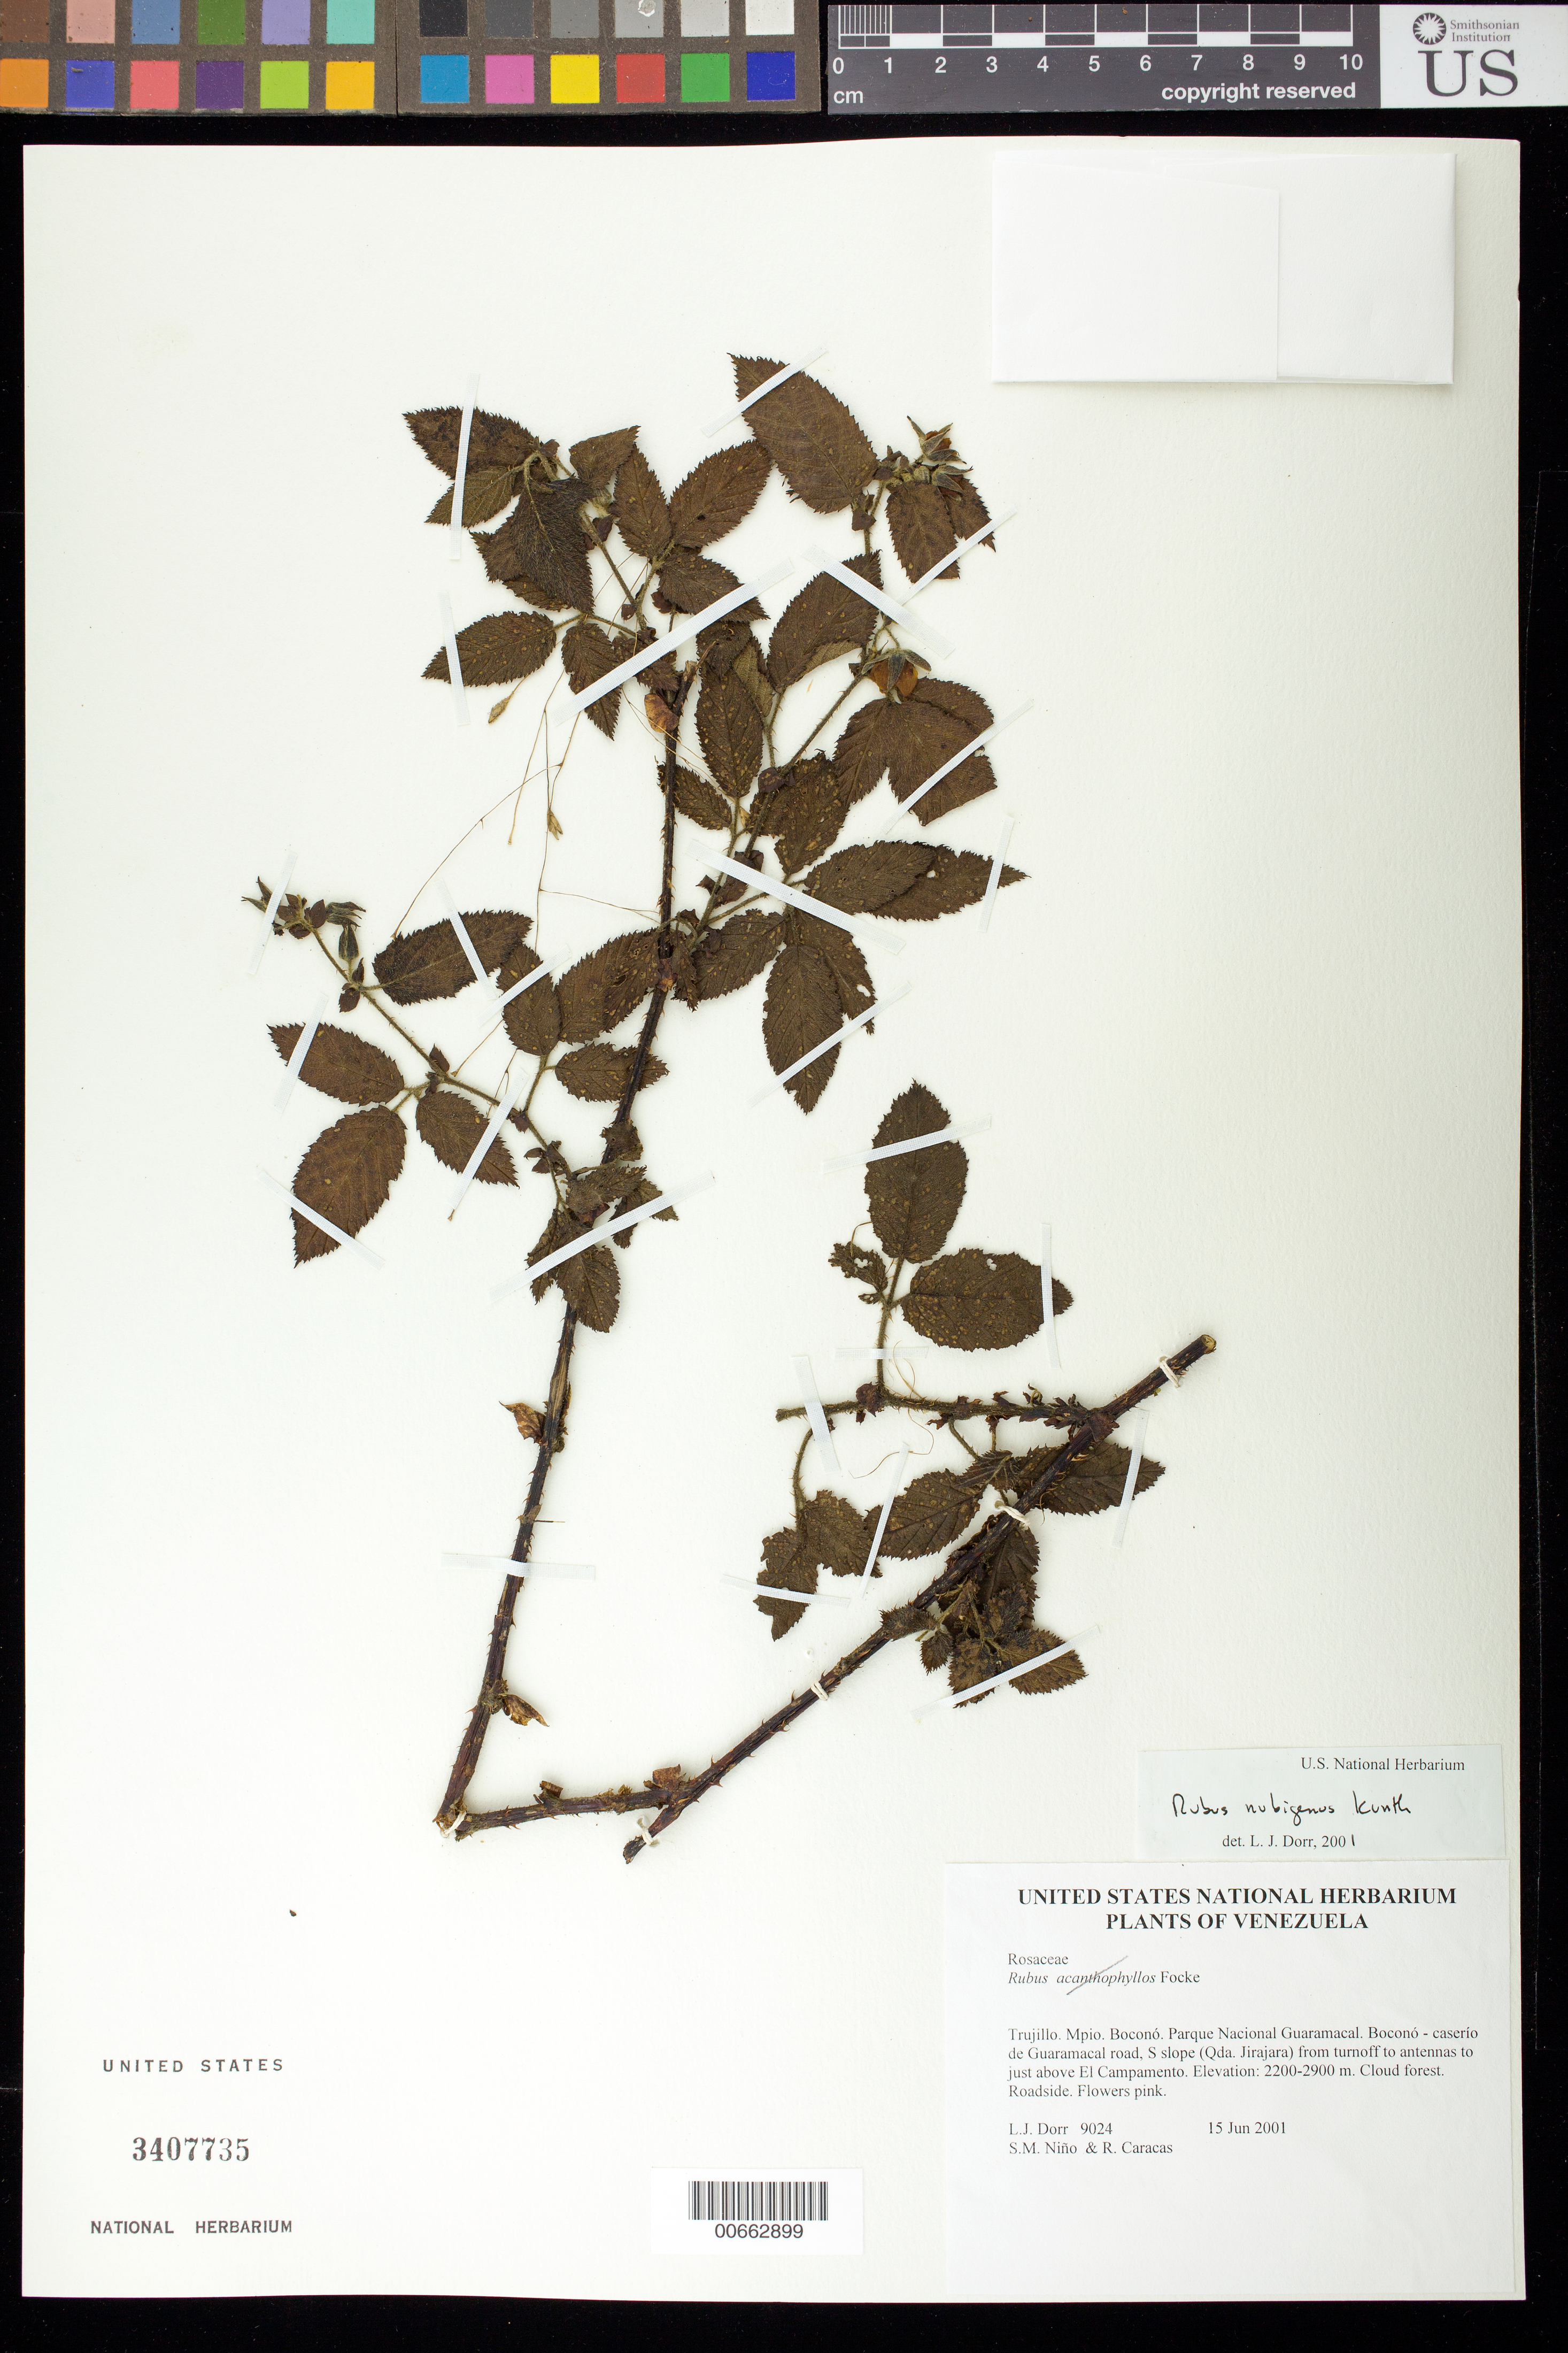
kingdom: Plantae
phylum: Tracheophyta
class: Magnoliopsida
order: Rosales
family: Rosaceae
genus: Rubus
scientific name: Rubus nubigenus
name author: Kunth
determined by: Dorr, L. J., (BOT), Smithsonian Institution - National Museum of Natural History (UNITED STATES)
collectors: L. J. Dorr, S. M. Niño & R. Caracas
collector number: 9024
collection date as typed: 15 Jun 2001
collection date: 2001-06-15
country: Venezuela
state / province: Trujillo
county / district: Boconó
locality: Parque Nacional Guaramacal. Boconó-caserío de Guaramacal road, S slope (Qda. Jirajara) from turnoff to antennas to just above El Campamento.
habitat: Cloud forest.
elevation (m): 2200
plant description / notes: PORT, US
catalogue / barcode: US 3407735